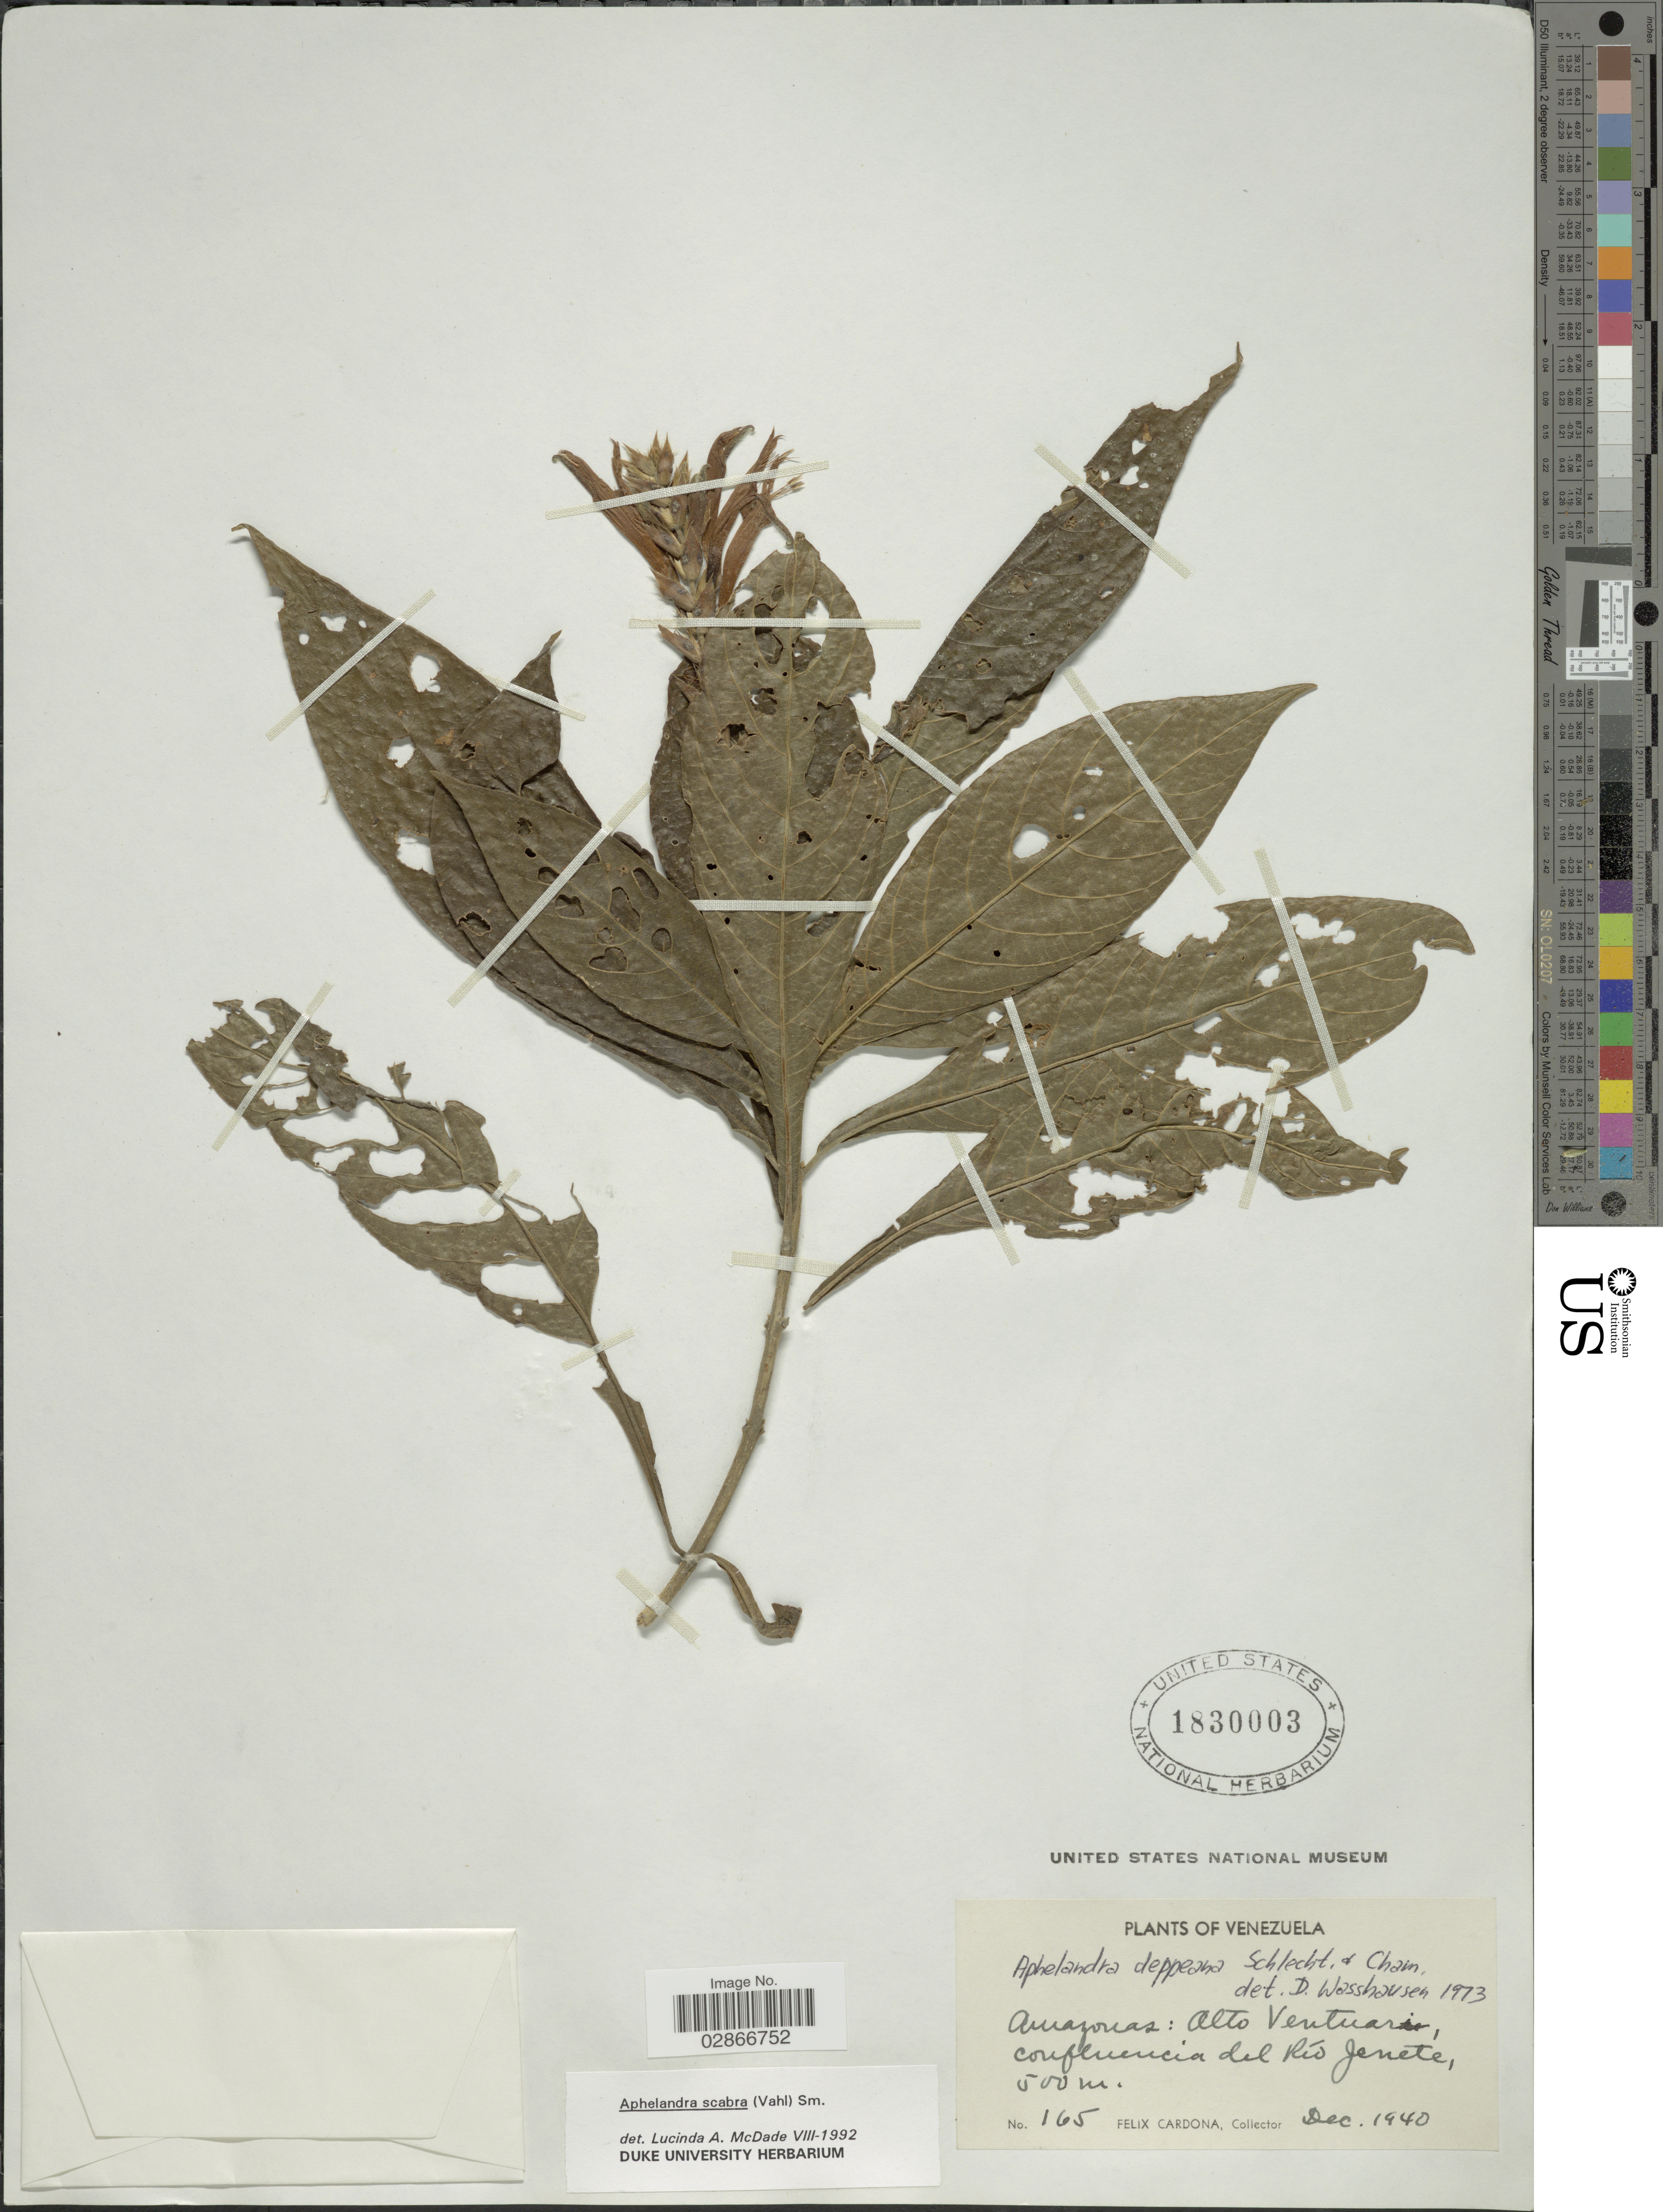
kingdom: Plantae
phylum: Tracheophyta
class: Magnoliopsida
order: Lamiales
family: Acanthaceae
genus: Aphelandra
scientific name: Aphelandra deppeana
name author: Schltdl. & Cham.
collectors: F. Cardona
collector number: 165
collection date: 1940-12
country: Venezuela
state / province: Amazonas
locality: Alto Ventuario, confluencia del Río Jenete.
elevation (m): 500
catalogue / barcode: US 1830003